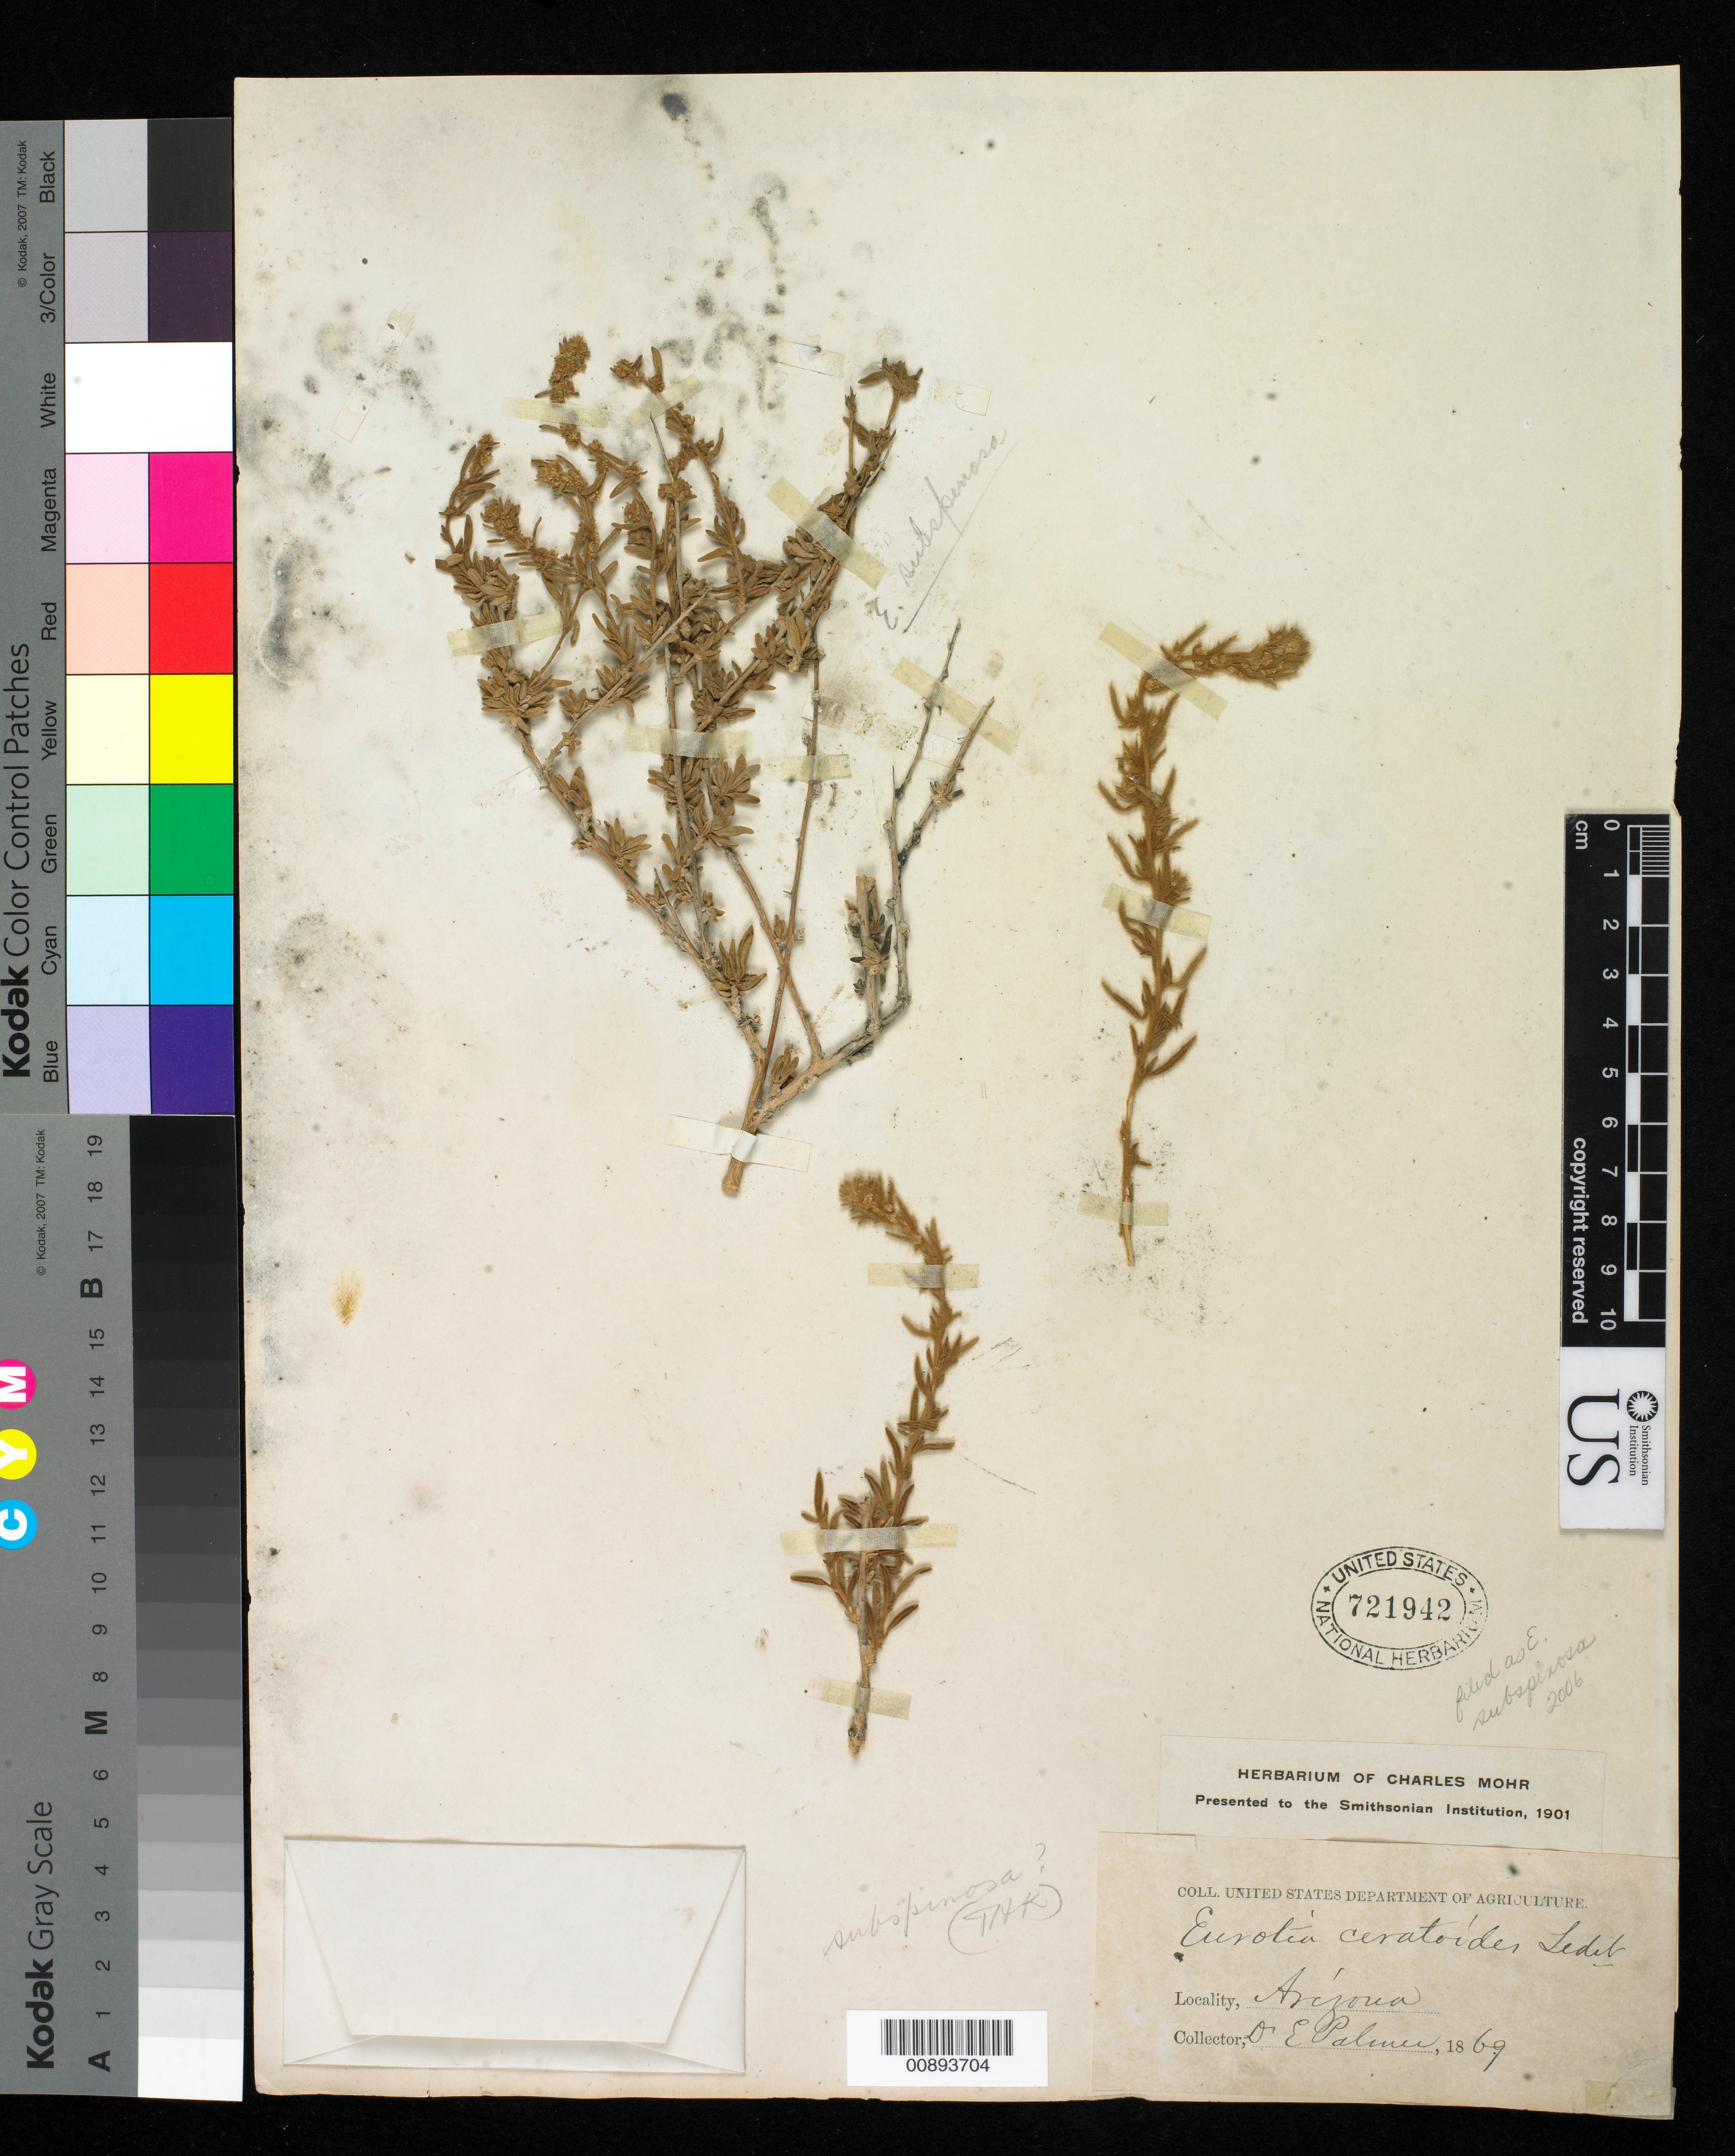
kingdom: Plantae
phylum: Tracheophyta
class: Magnoliopsida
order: Caryophyllales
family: Amaranthaceae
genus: Krascheninnikovia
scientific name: Krascheninnikovia lanata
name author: (Pursh) A. Meeuse & A.Smit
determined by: Strong, Mark T., (BOT), Smithsonian Institution - National Museum of Natural History (UNITED STATES)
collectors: E. Palmer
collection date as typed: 1869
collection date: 1869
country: United States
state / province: Arizona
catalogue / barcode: US 721942